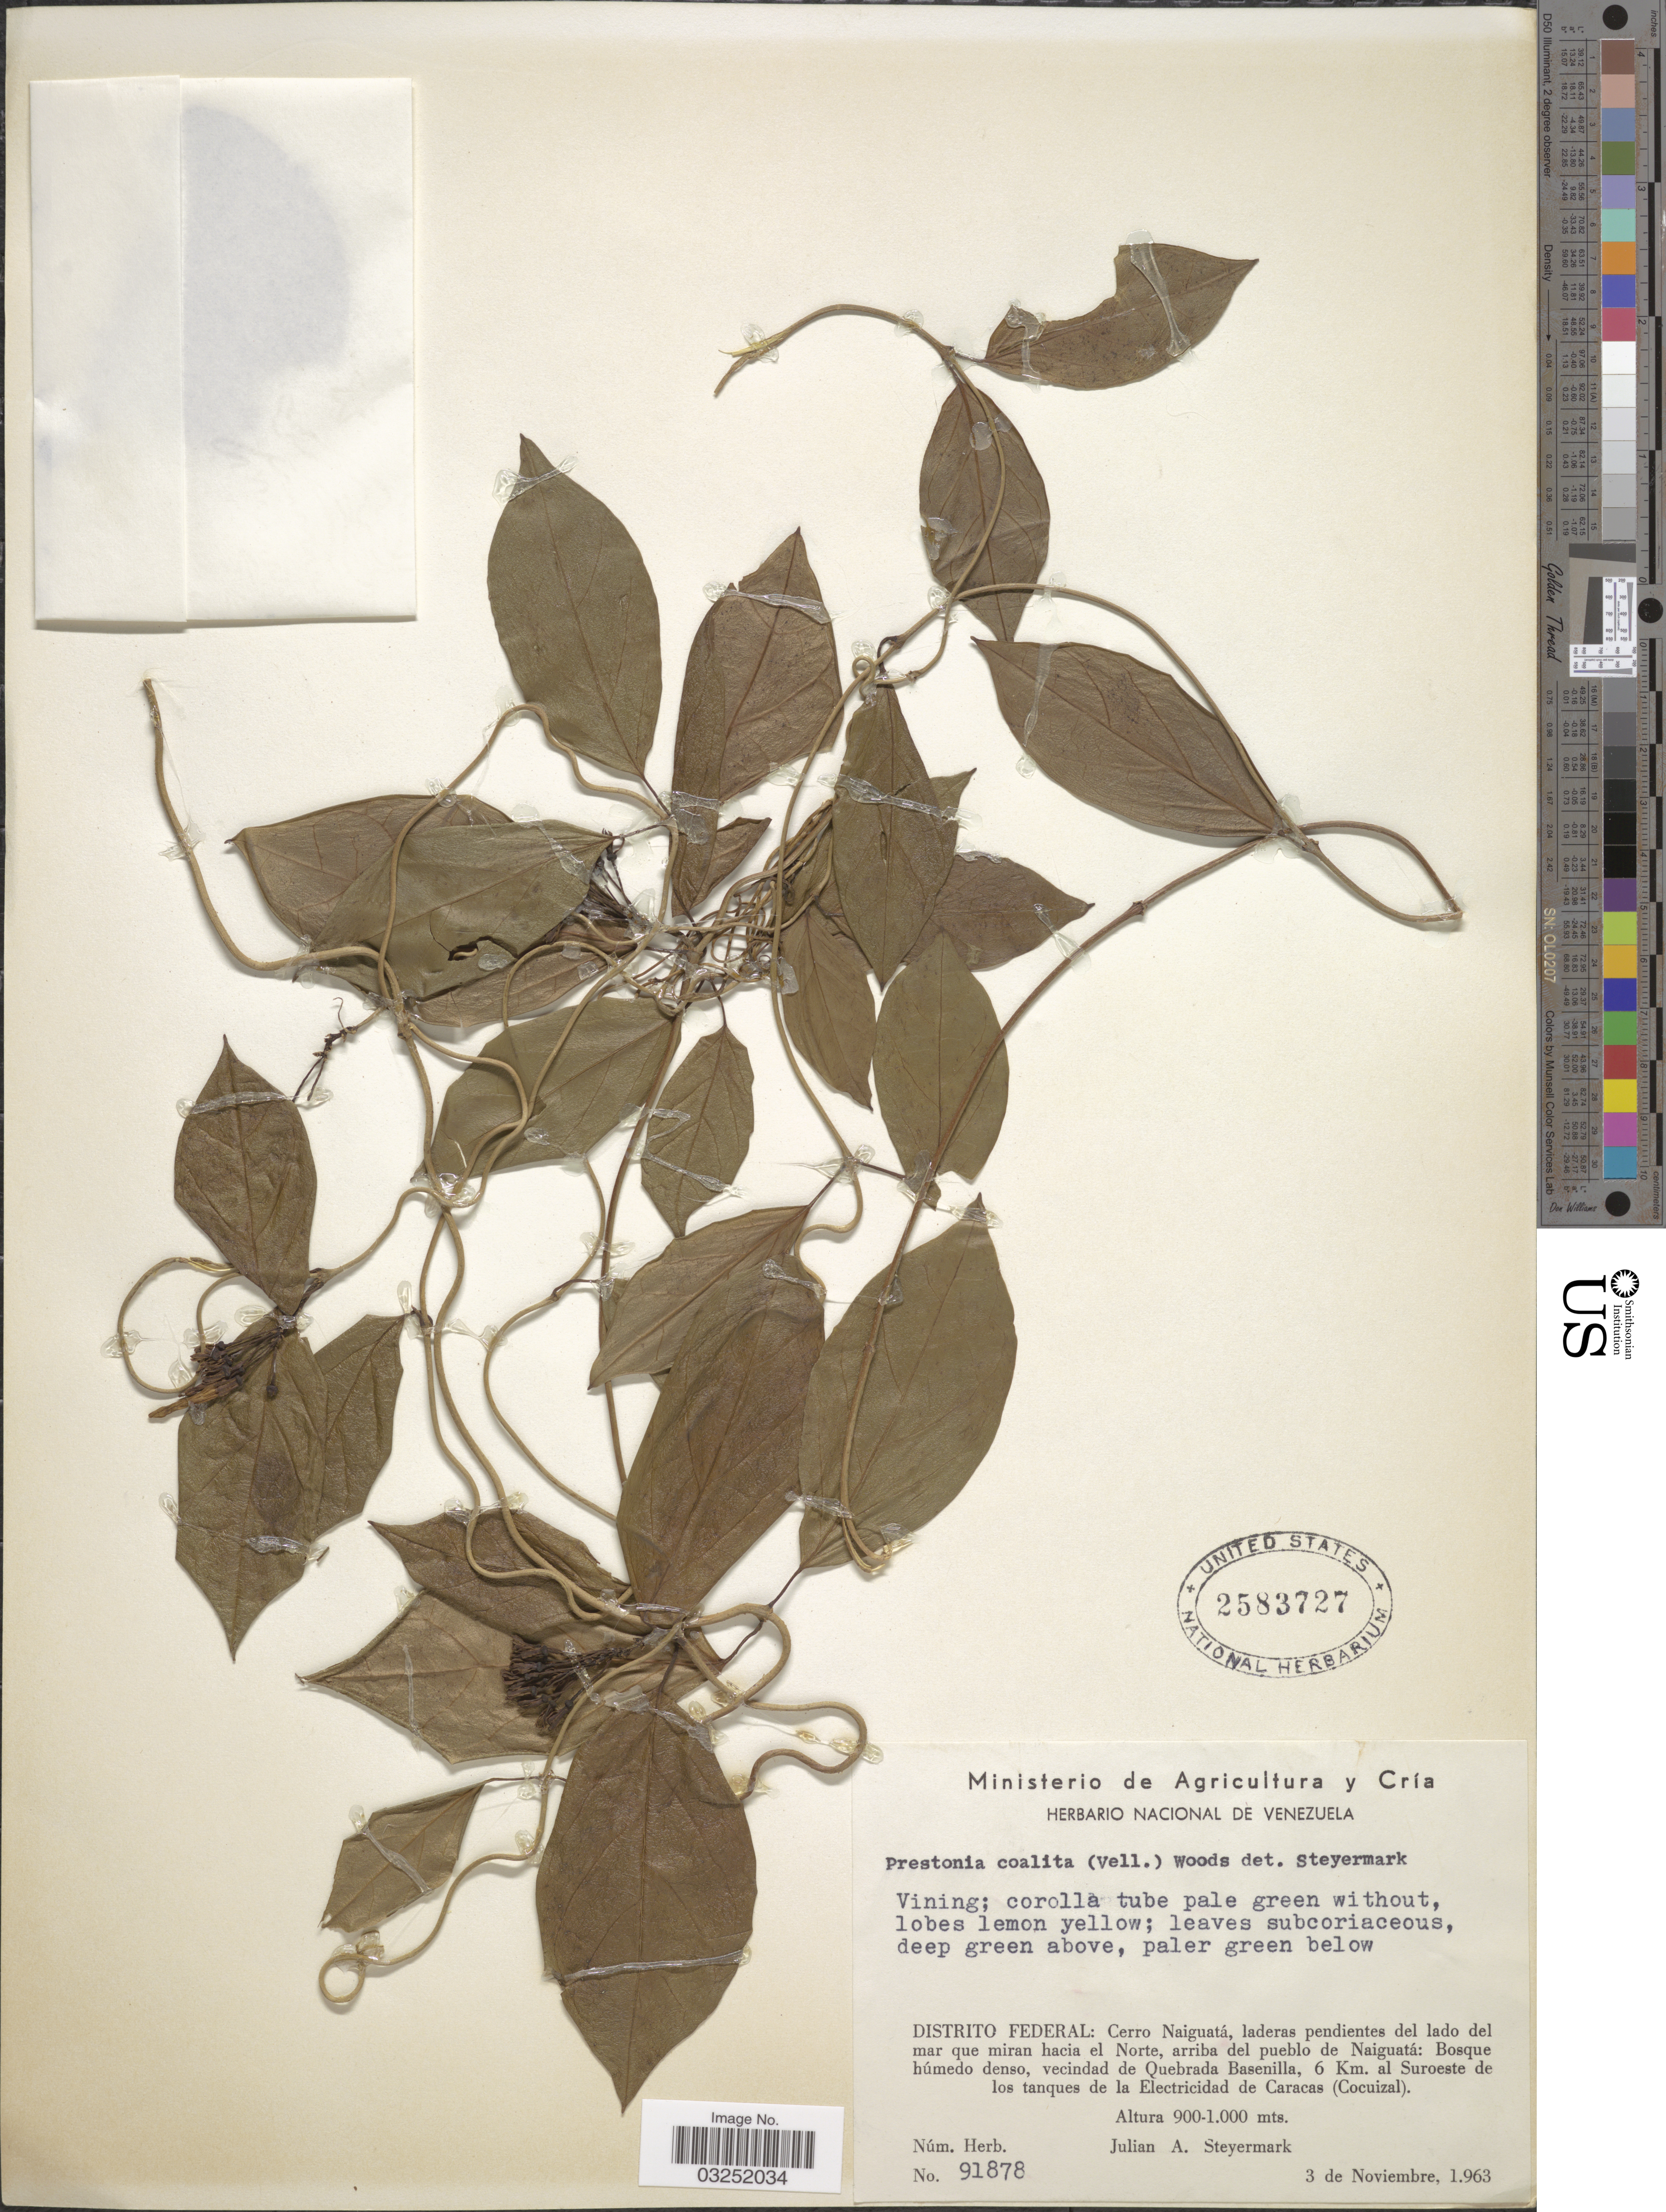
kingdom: Plantae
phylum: Tracheophyta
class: Magnoliopsida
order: Gentianales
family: Apocynaceae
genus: Prestonia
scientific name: Prestonia coalita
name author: (Vell.) Woodson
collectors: J. Steyermark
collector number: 91878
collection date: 1963-11-03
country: Venezuela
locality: Distrito Federal: Cerro Naiguatá, laderas pendientes del lado del mar que miran hacia el Norte, arriba del pueblo de Naiguatá: Bosque húmedo denso, vecindad de Quebrada Basenilla, 6 Km. al Suroeste de los tanques de la Electricidad de Caracas (Cocuizal).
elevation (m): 900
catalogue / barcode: US 2583727